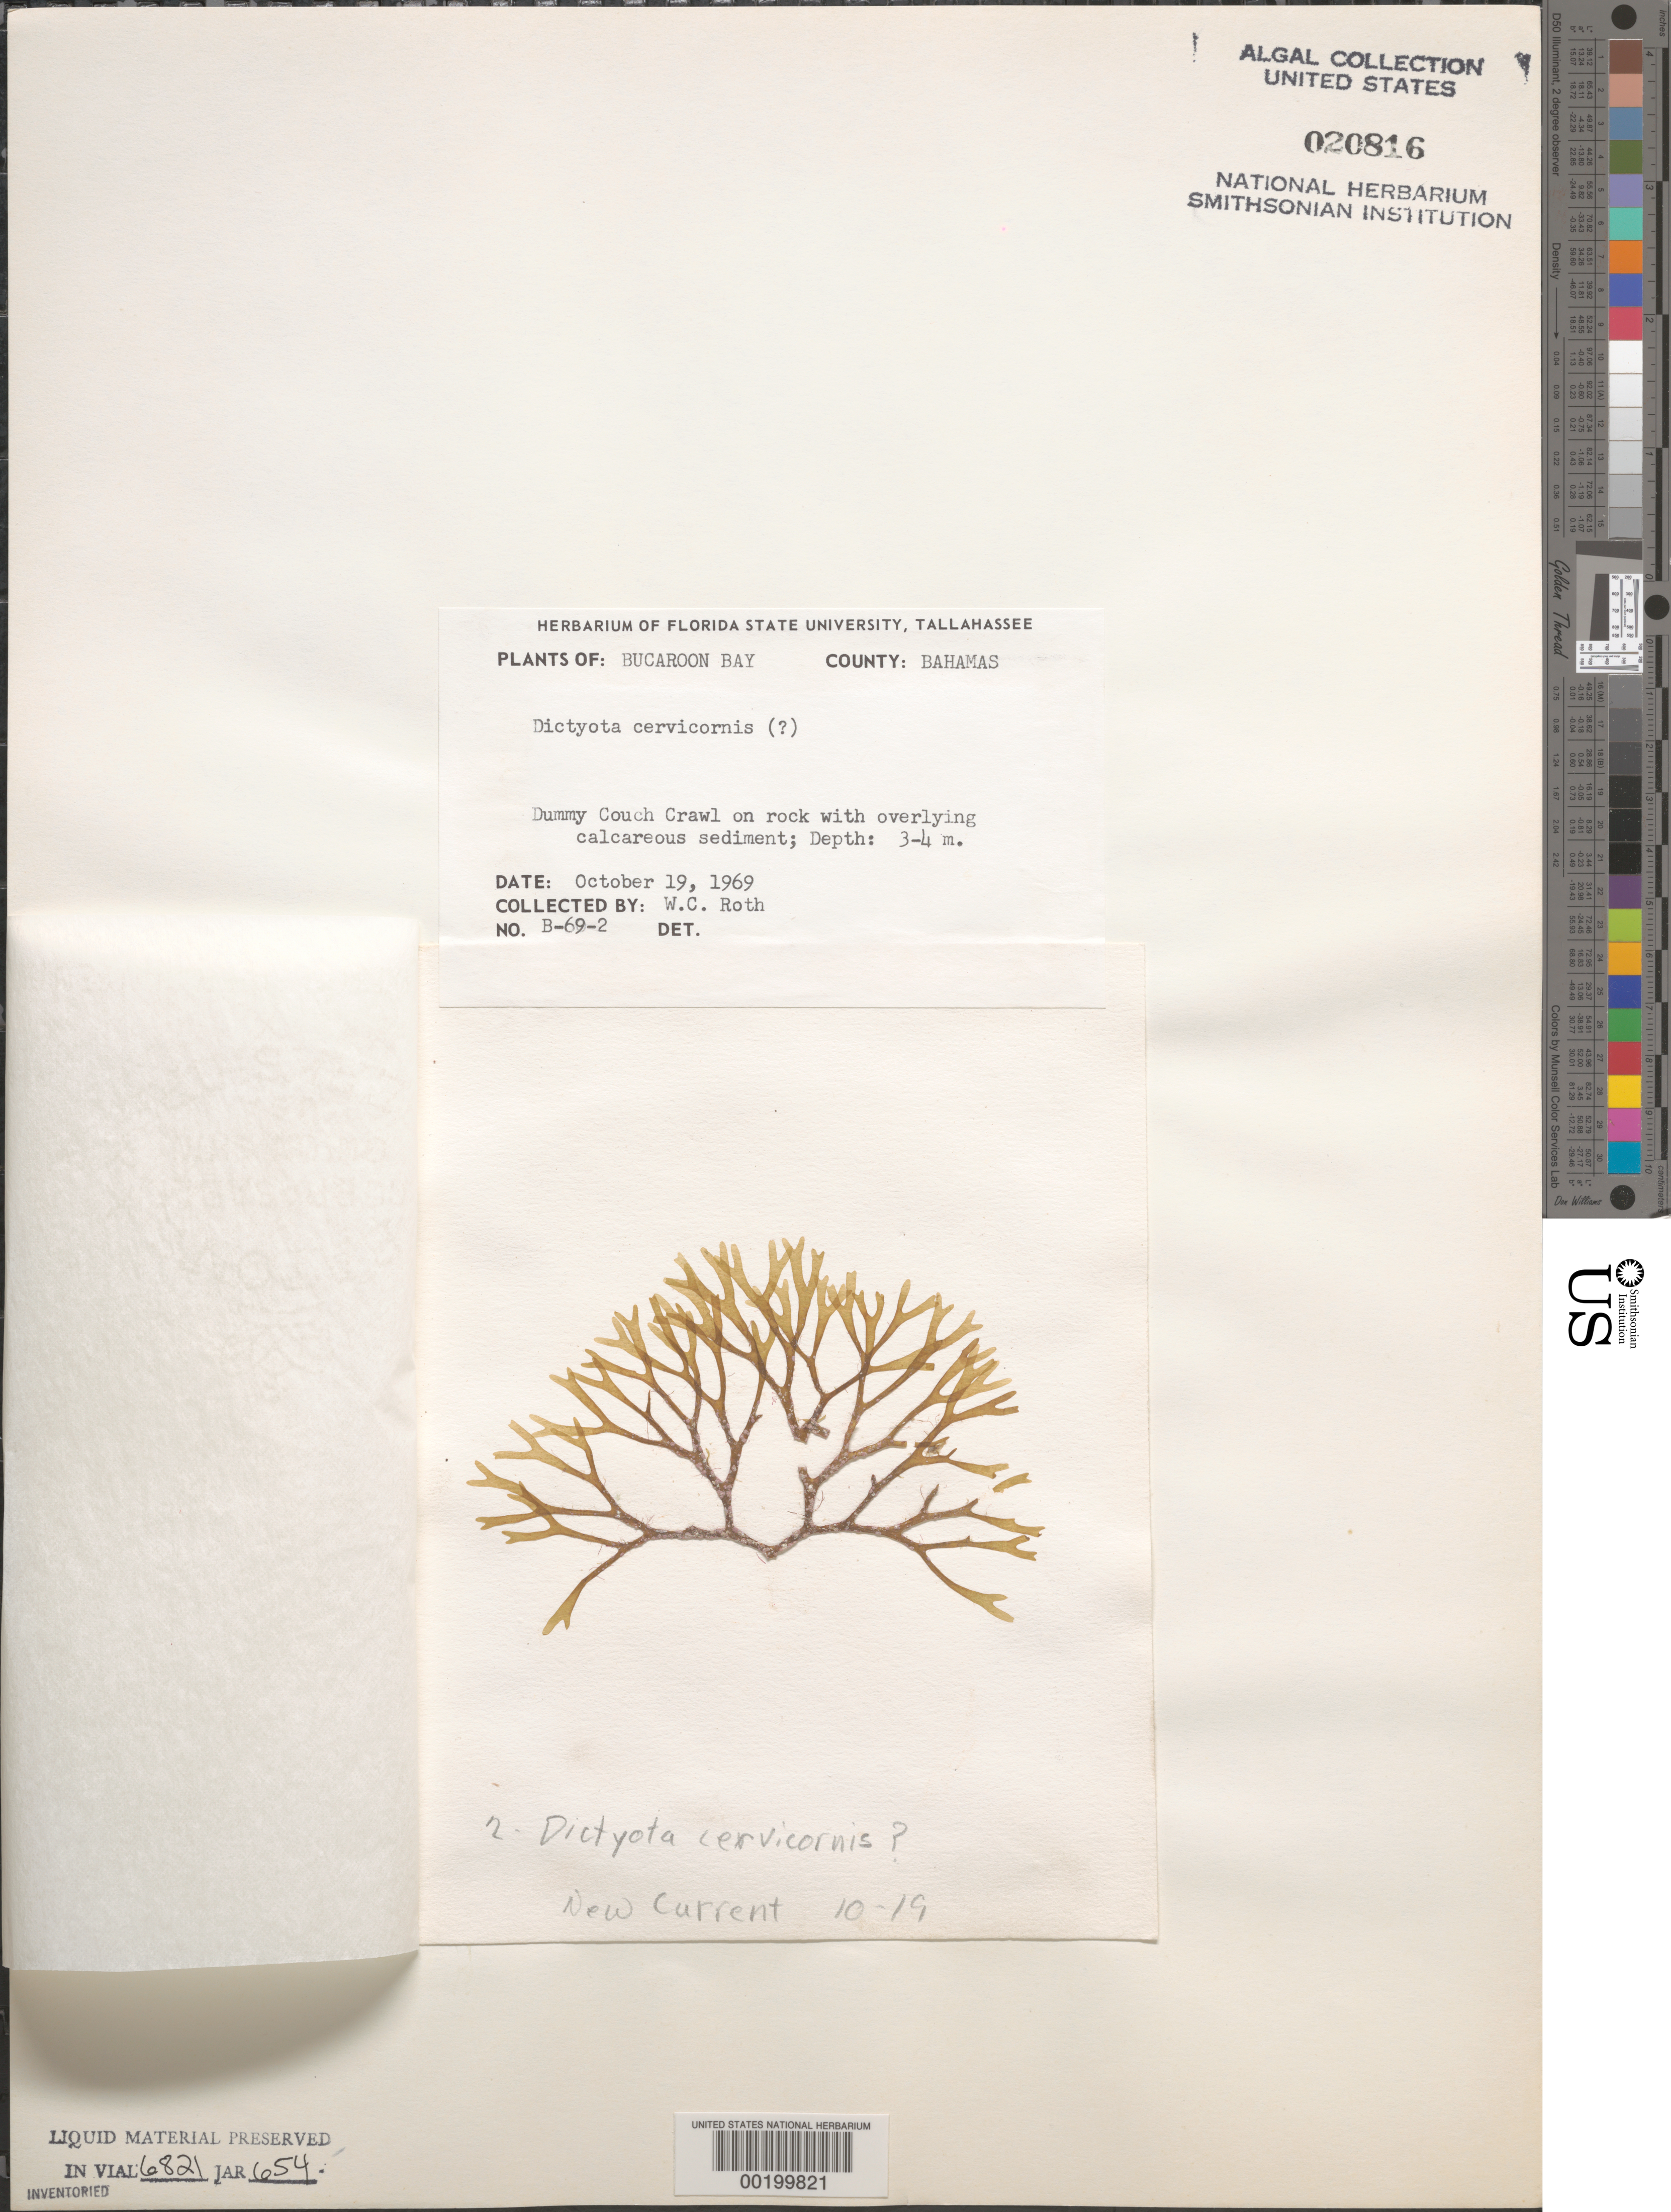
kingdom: Chromista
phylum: Ochrophyta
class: Phaeophyceae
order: Dictyotales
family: Dictyotaceae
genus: Dictyota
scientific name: Dictyota cervicornis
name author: Kütz.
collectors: W. C. Roth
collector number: B-69-2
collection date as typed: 19 Oct 1969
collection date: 1969-10-19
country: Bahamas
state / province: Abaco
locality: Dummy Couch Crawl, Buckaroon Bay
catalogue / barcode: US 20816